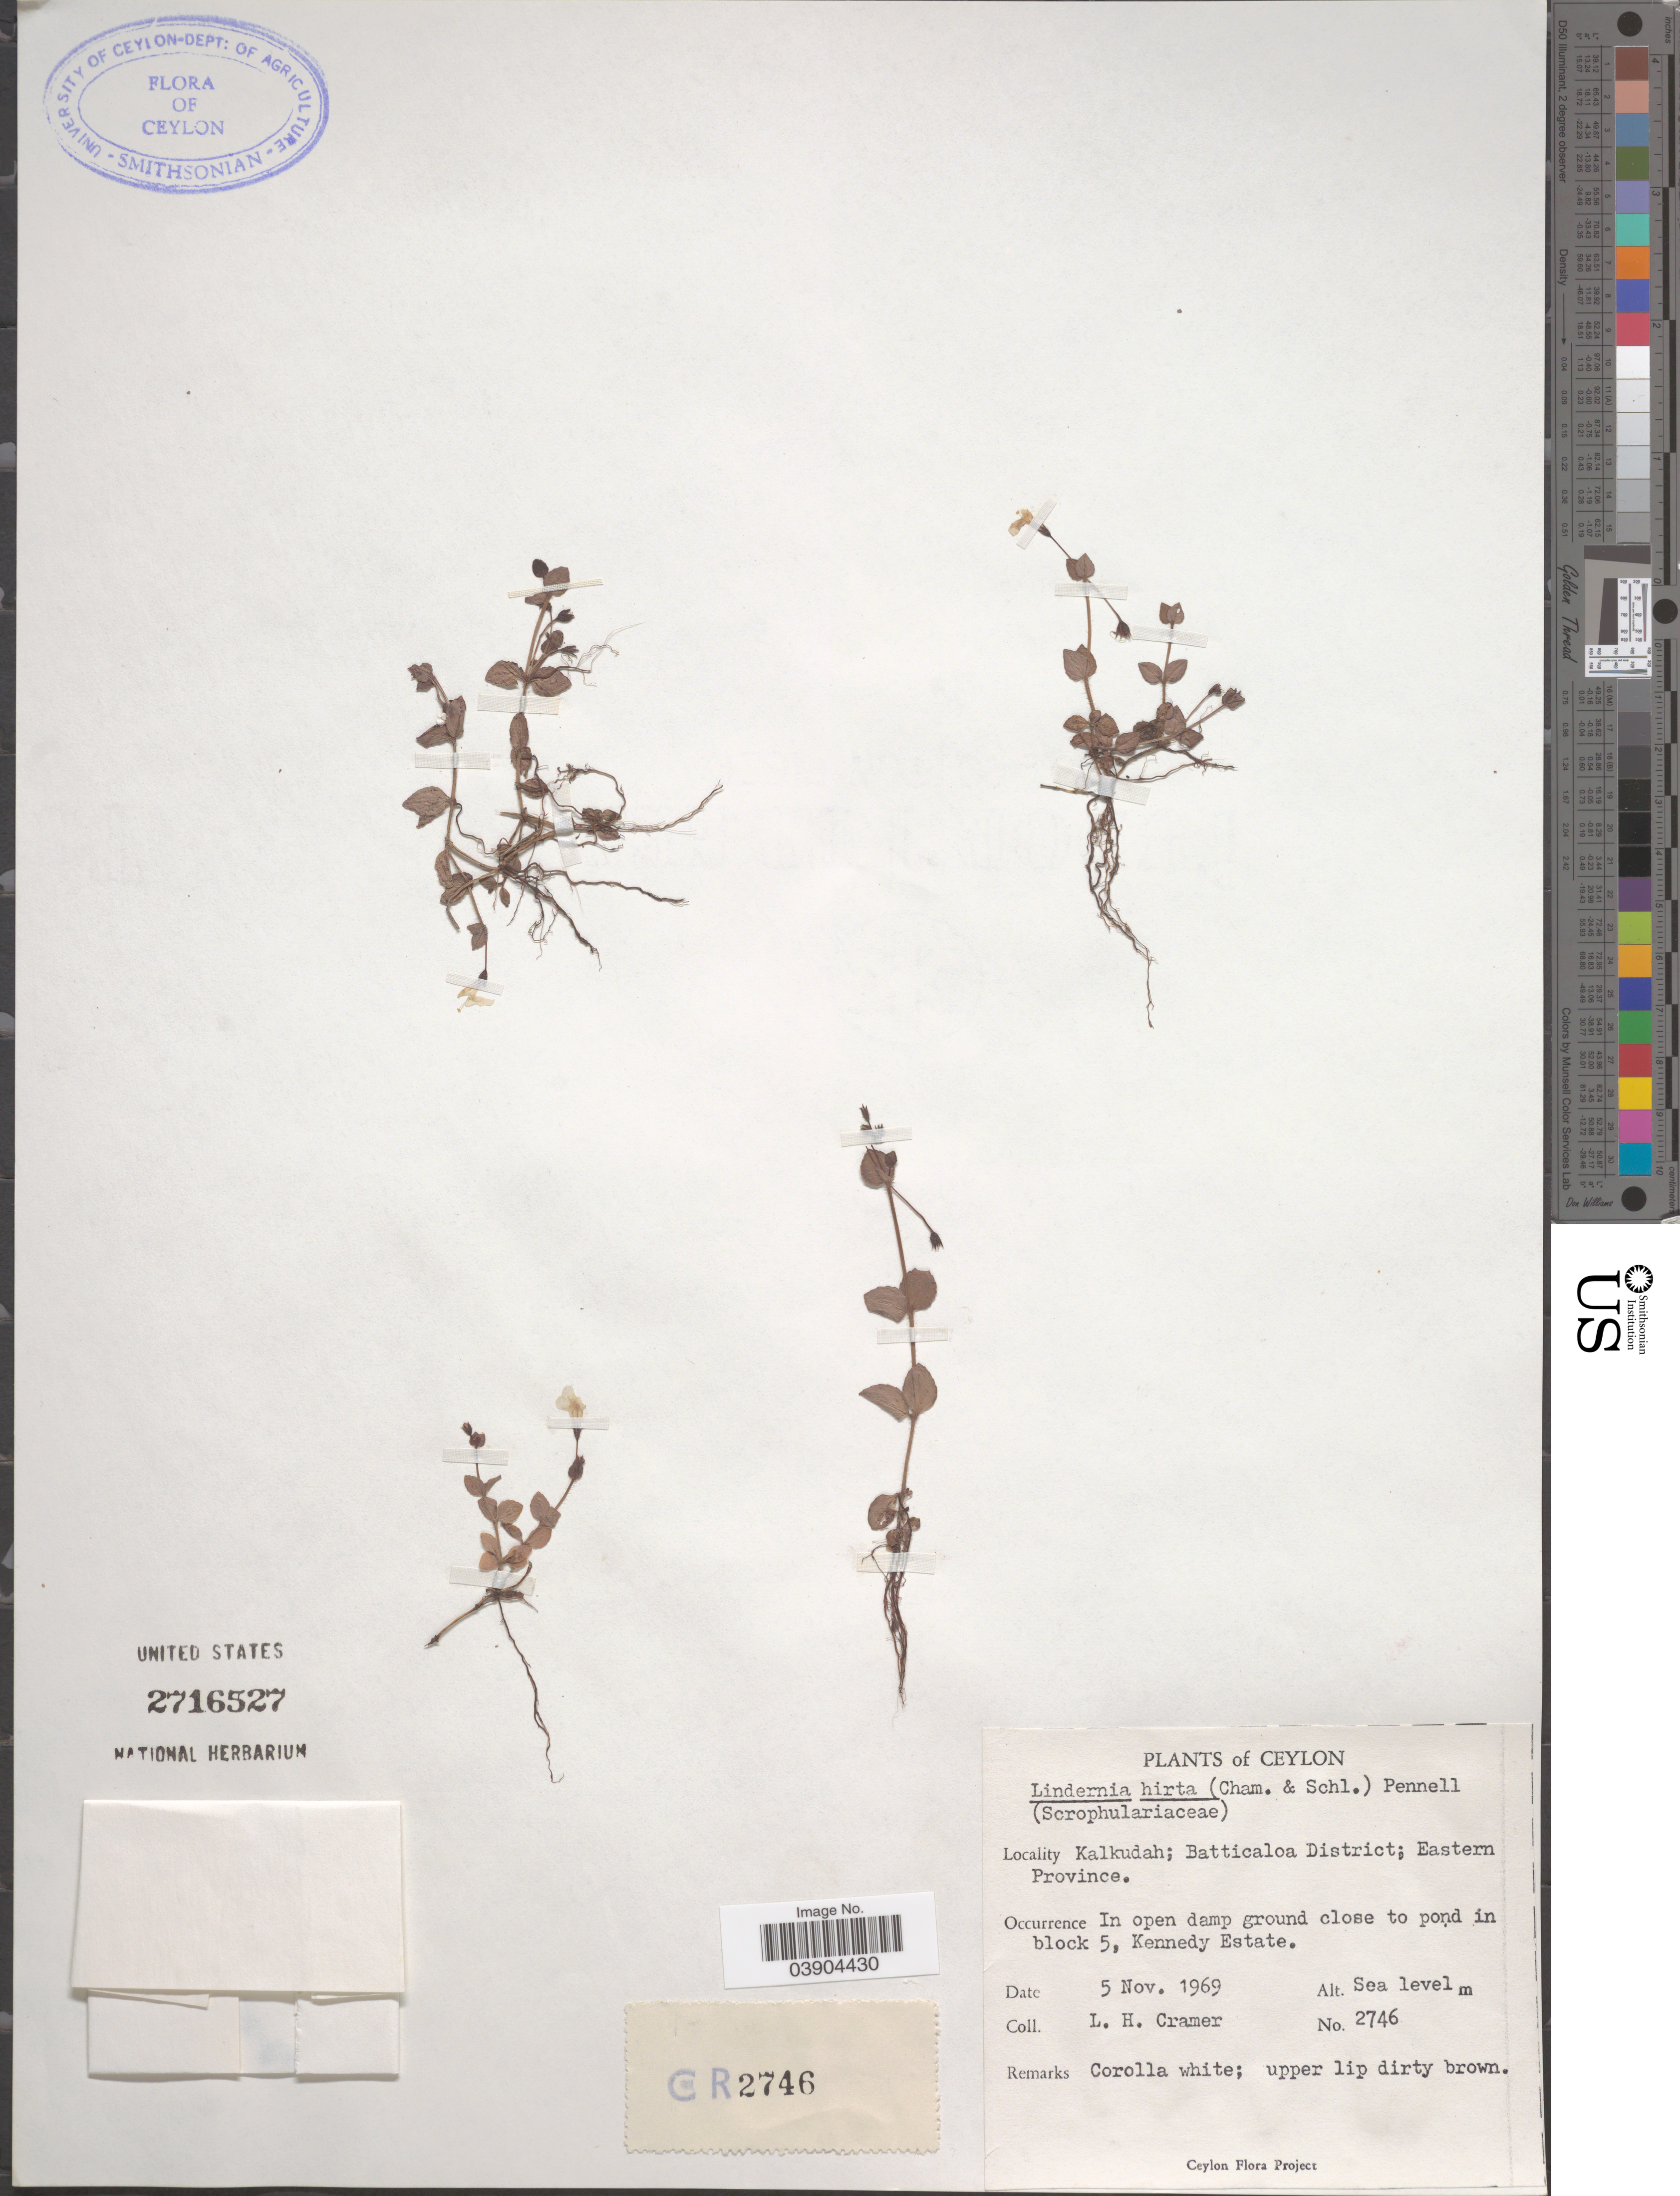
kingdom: Plantae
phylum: Tracheophyta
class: Magnoliopsida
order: Lamiales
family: Linderniaceae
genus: Lindernia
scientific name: Lindernia hirta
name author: (Cham. & Schltdl.) Pennell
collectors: L. H. Cramer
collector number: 2746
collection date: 1969-11-05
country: Sri Lanka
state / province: Eastern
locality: Ceylon. Kalkudah; Batticaloa District. In open damp ground close to pond in block 5, Kennedy Estate.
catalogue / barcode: US 2716527